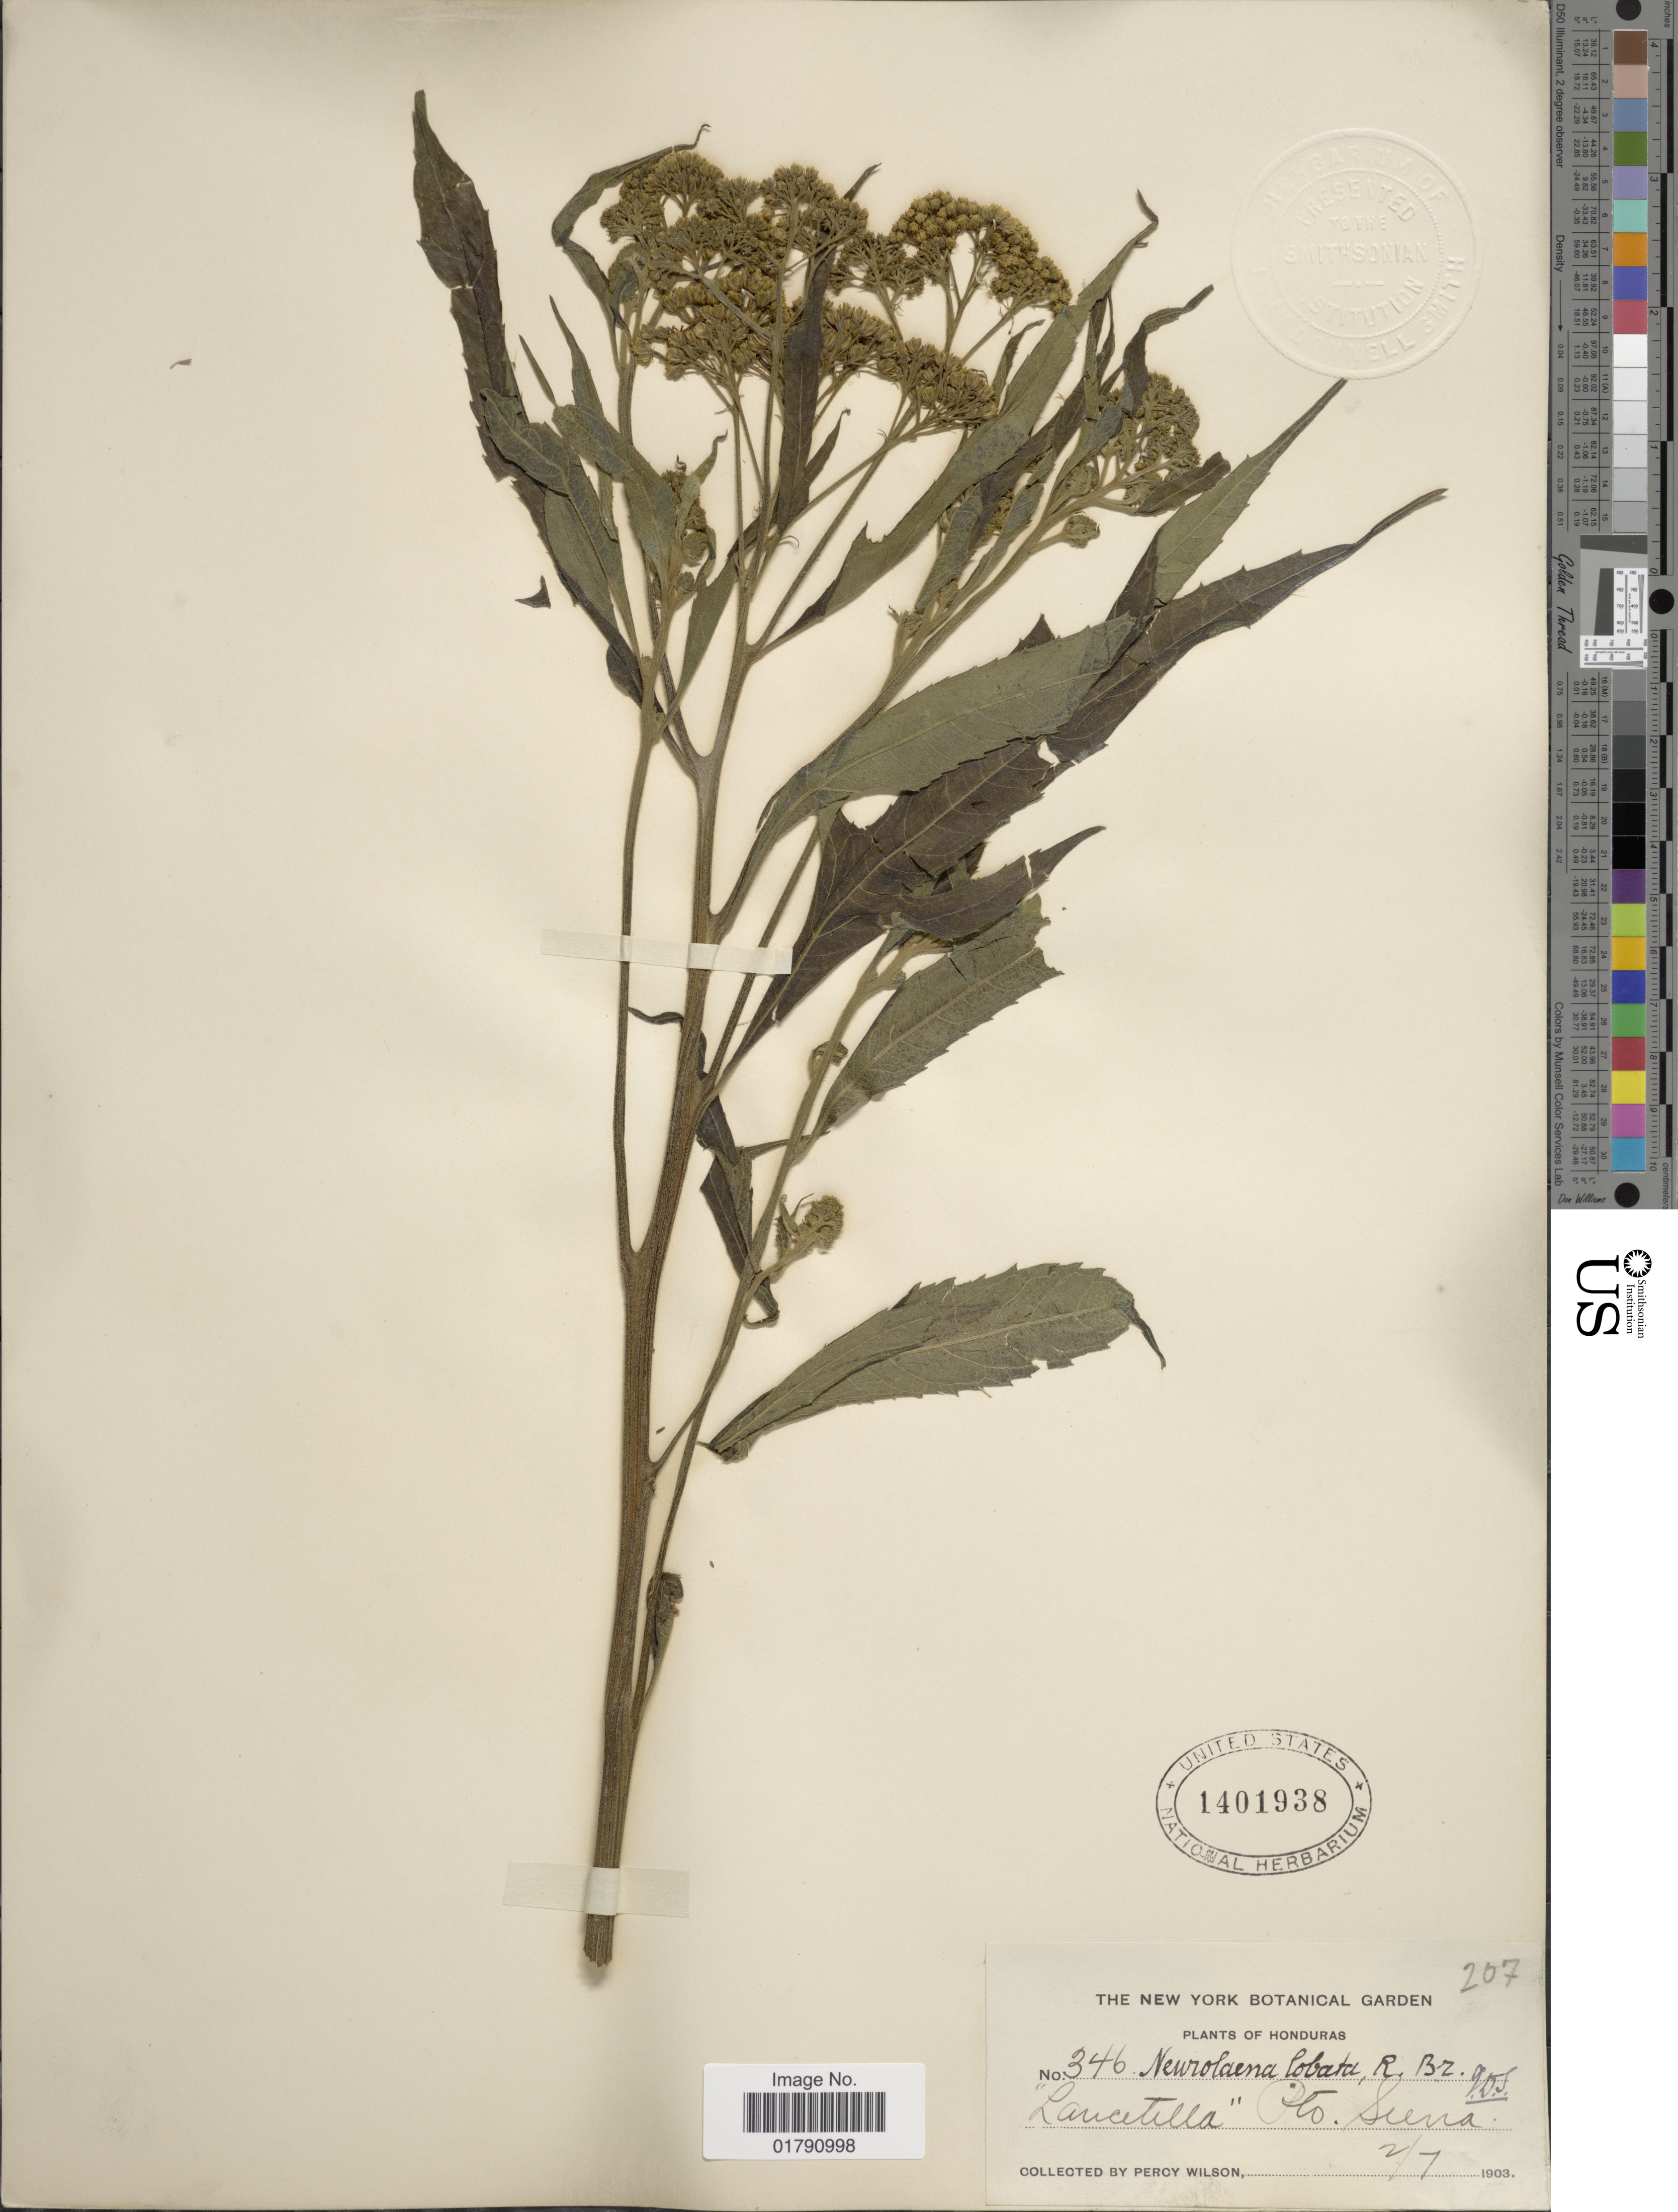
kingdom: Plantae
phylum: Tracheophyta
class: Magnoliopsida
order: Asterales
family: Asteraceae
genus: Neurolaena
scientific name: Neurolaena lobata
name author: (L.) R. Br. ex Cass.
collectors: P. Wilson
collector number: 346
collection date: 1903-07-02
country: Honduras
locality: Lancetilla, Pto. Sierra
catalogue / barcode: US 1401938